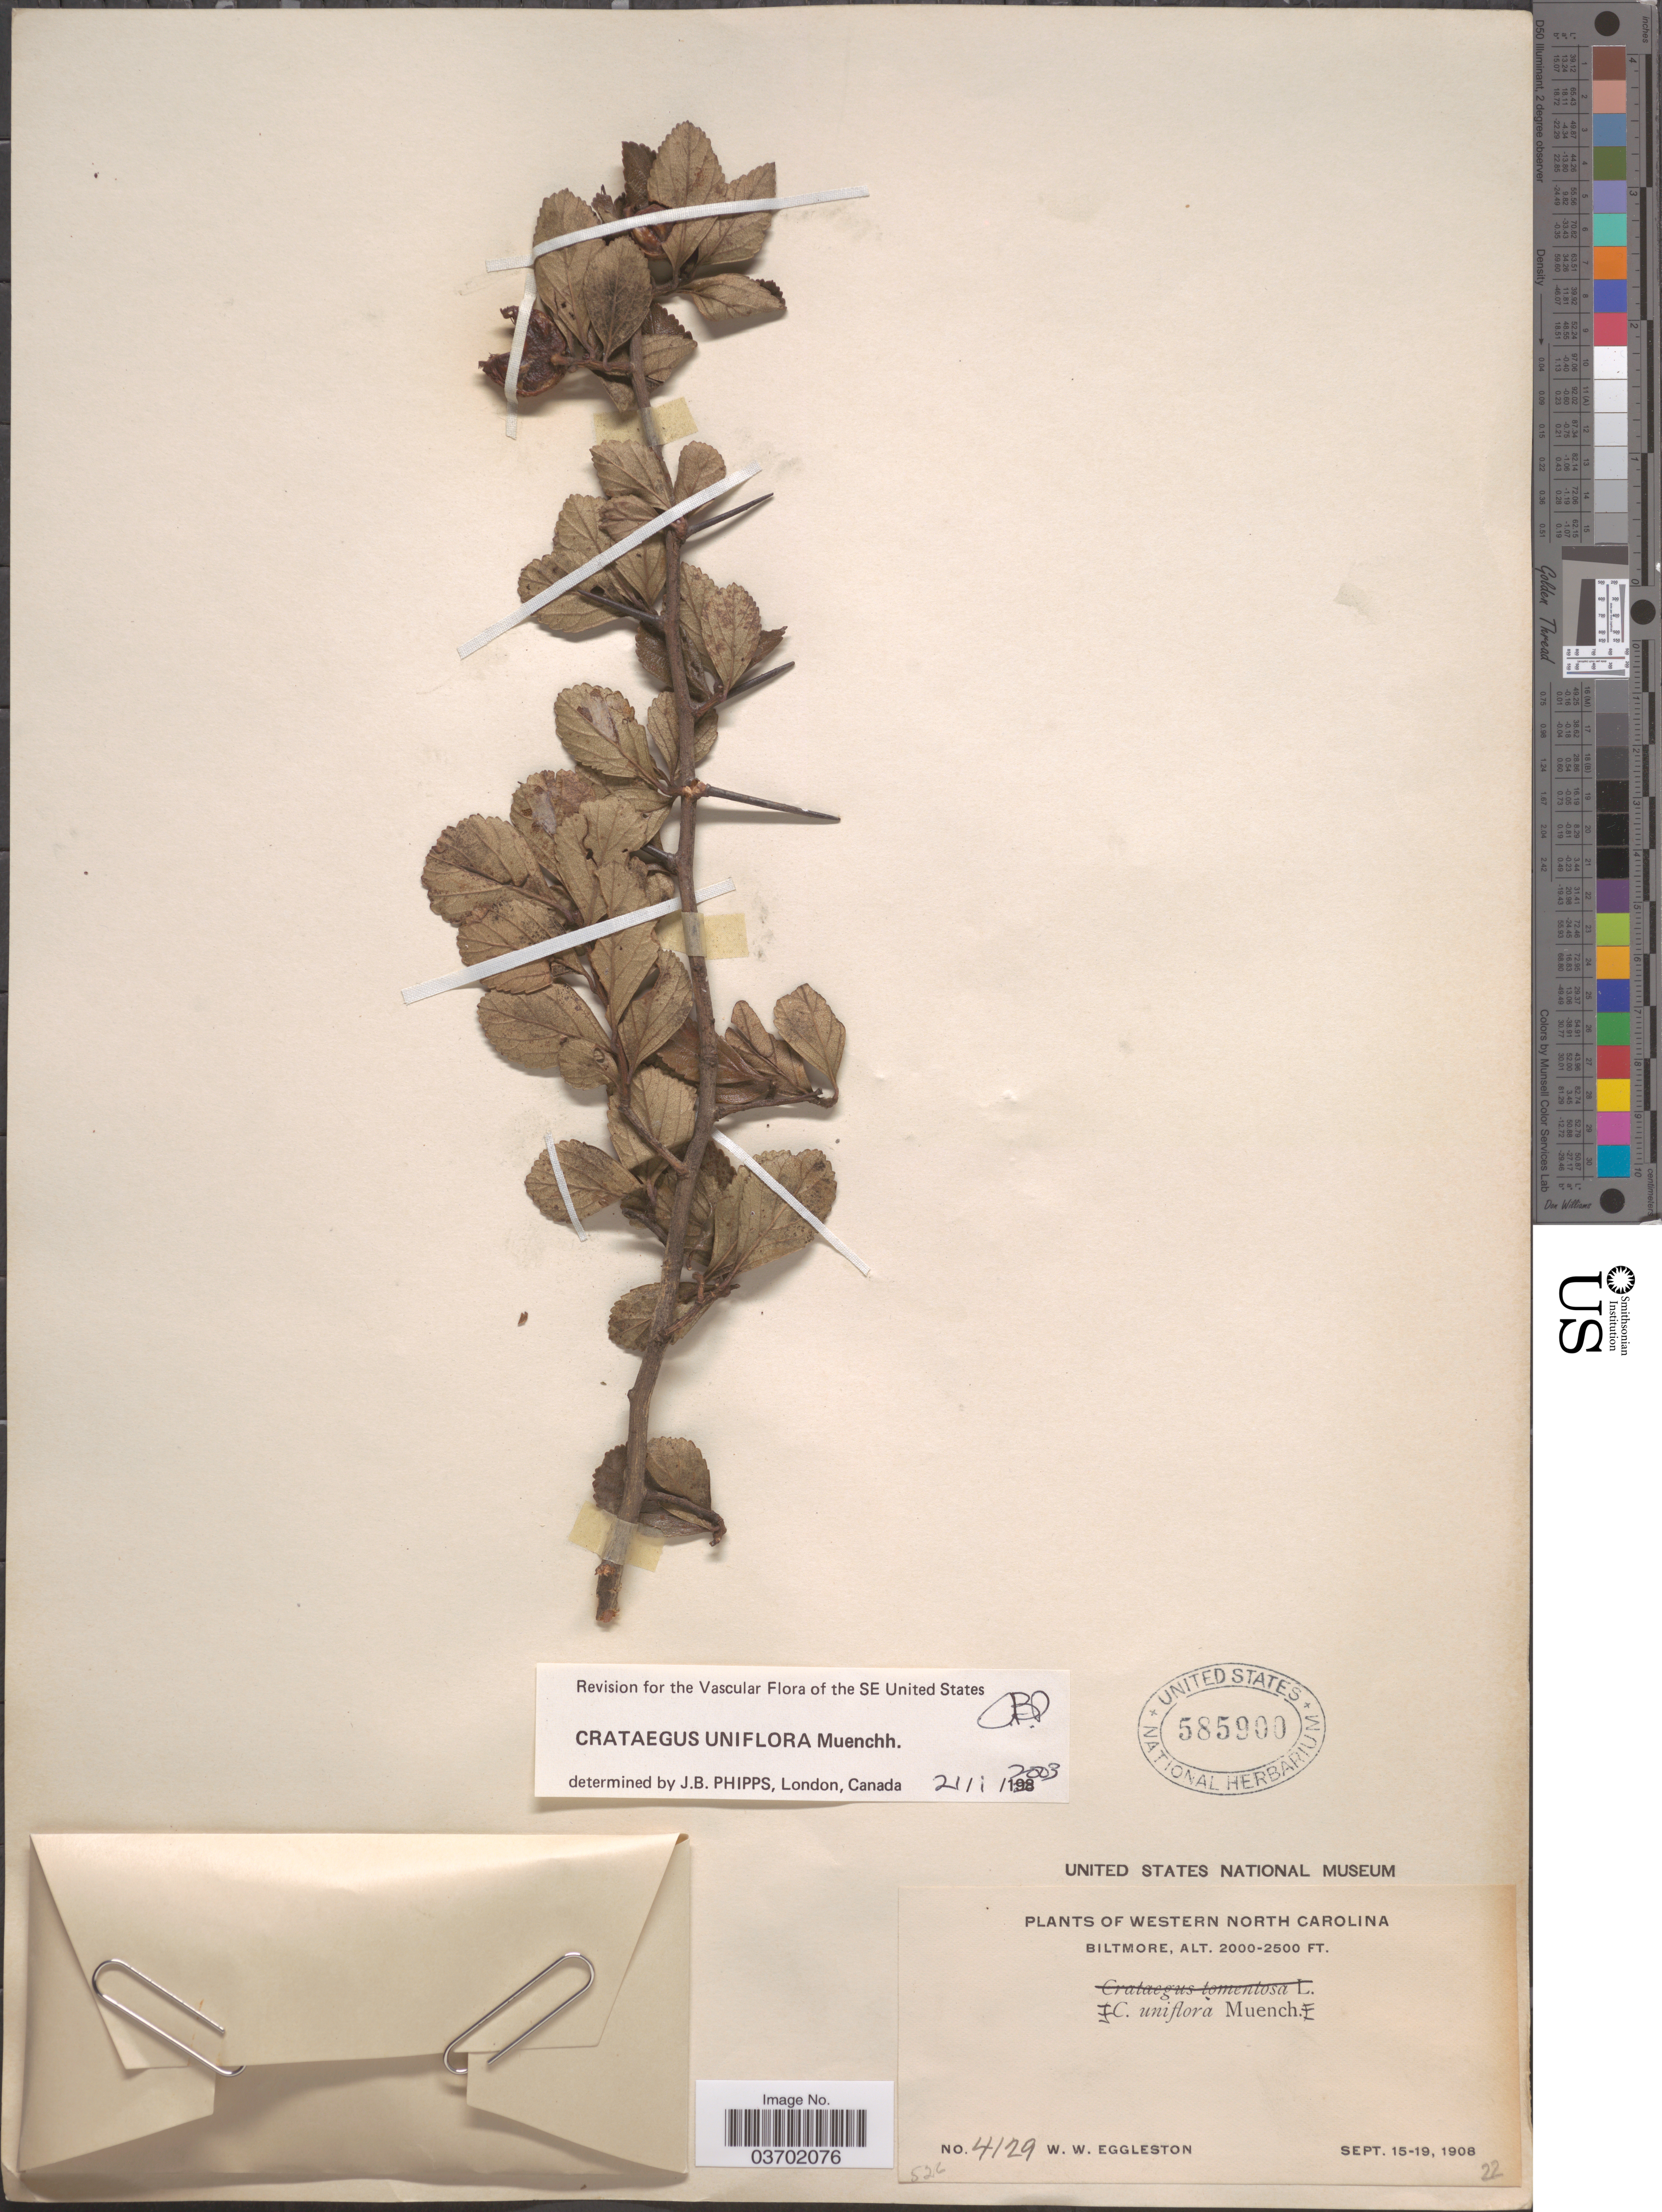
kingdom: Plantae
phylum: Tracheophyta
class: Magnoliopsida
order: Rosales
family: Rosaceae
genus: Crataegus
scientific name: Crataegus uniflora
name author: Münchh.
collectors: W. W. Eggleston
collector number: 4129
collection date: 1908-09-15/1908-09-19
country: United States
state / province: North Carolina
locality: Western North Carolina. Biltmore.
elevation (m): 610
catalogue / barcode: US 585900